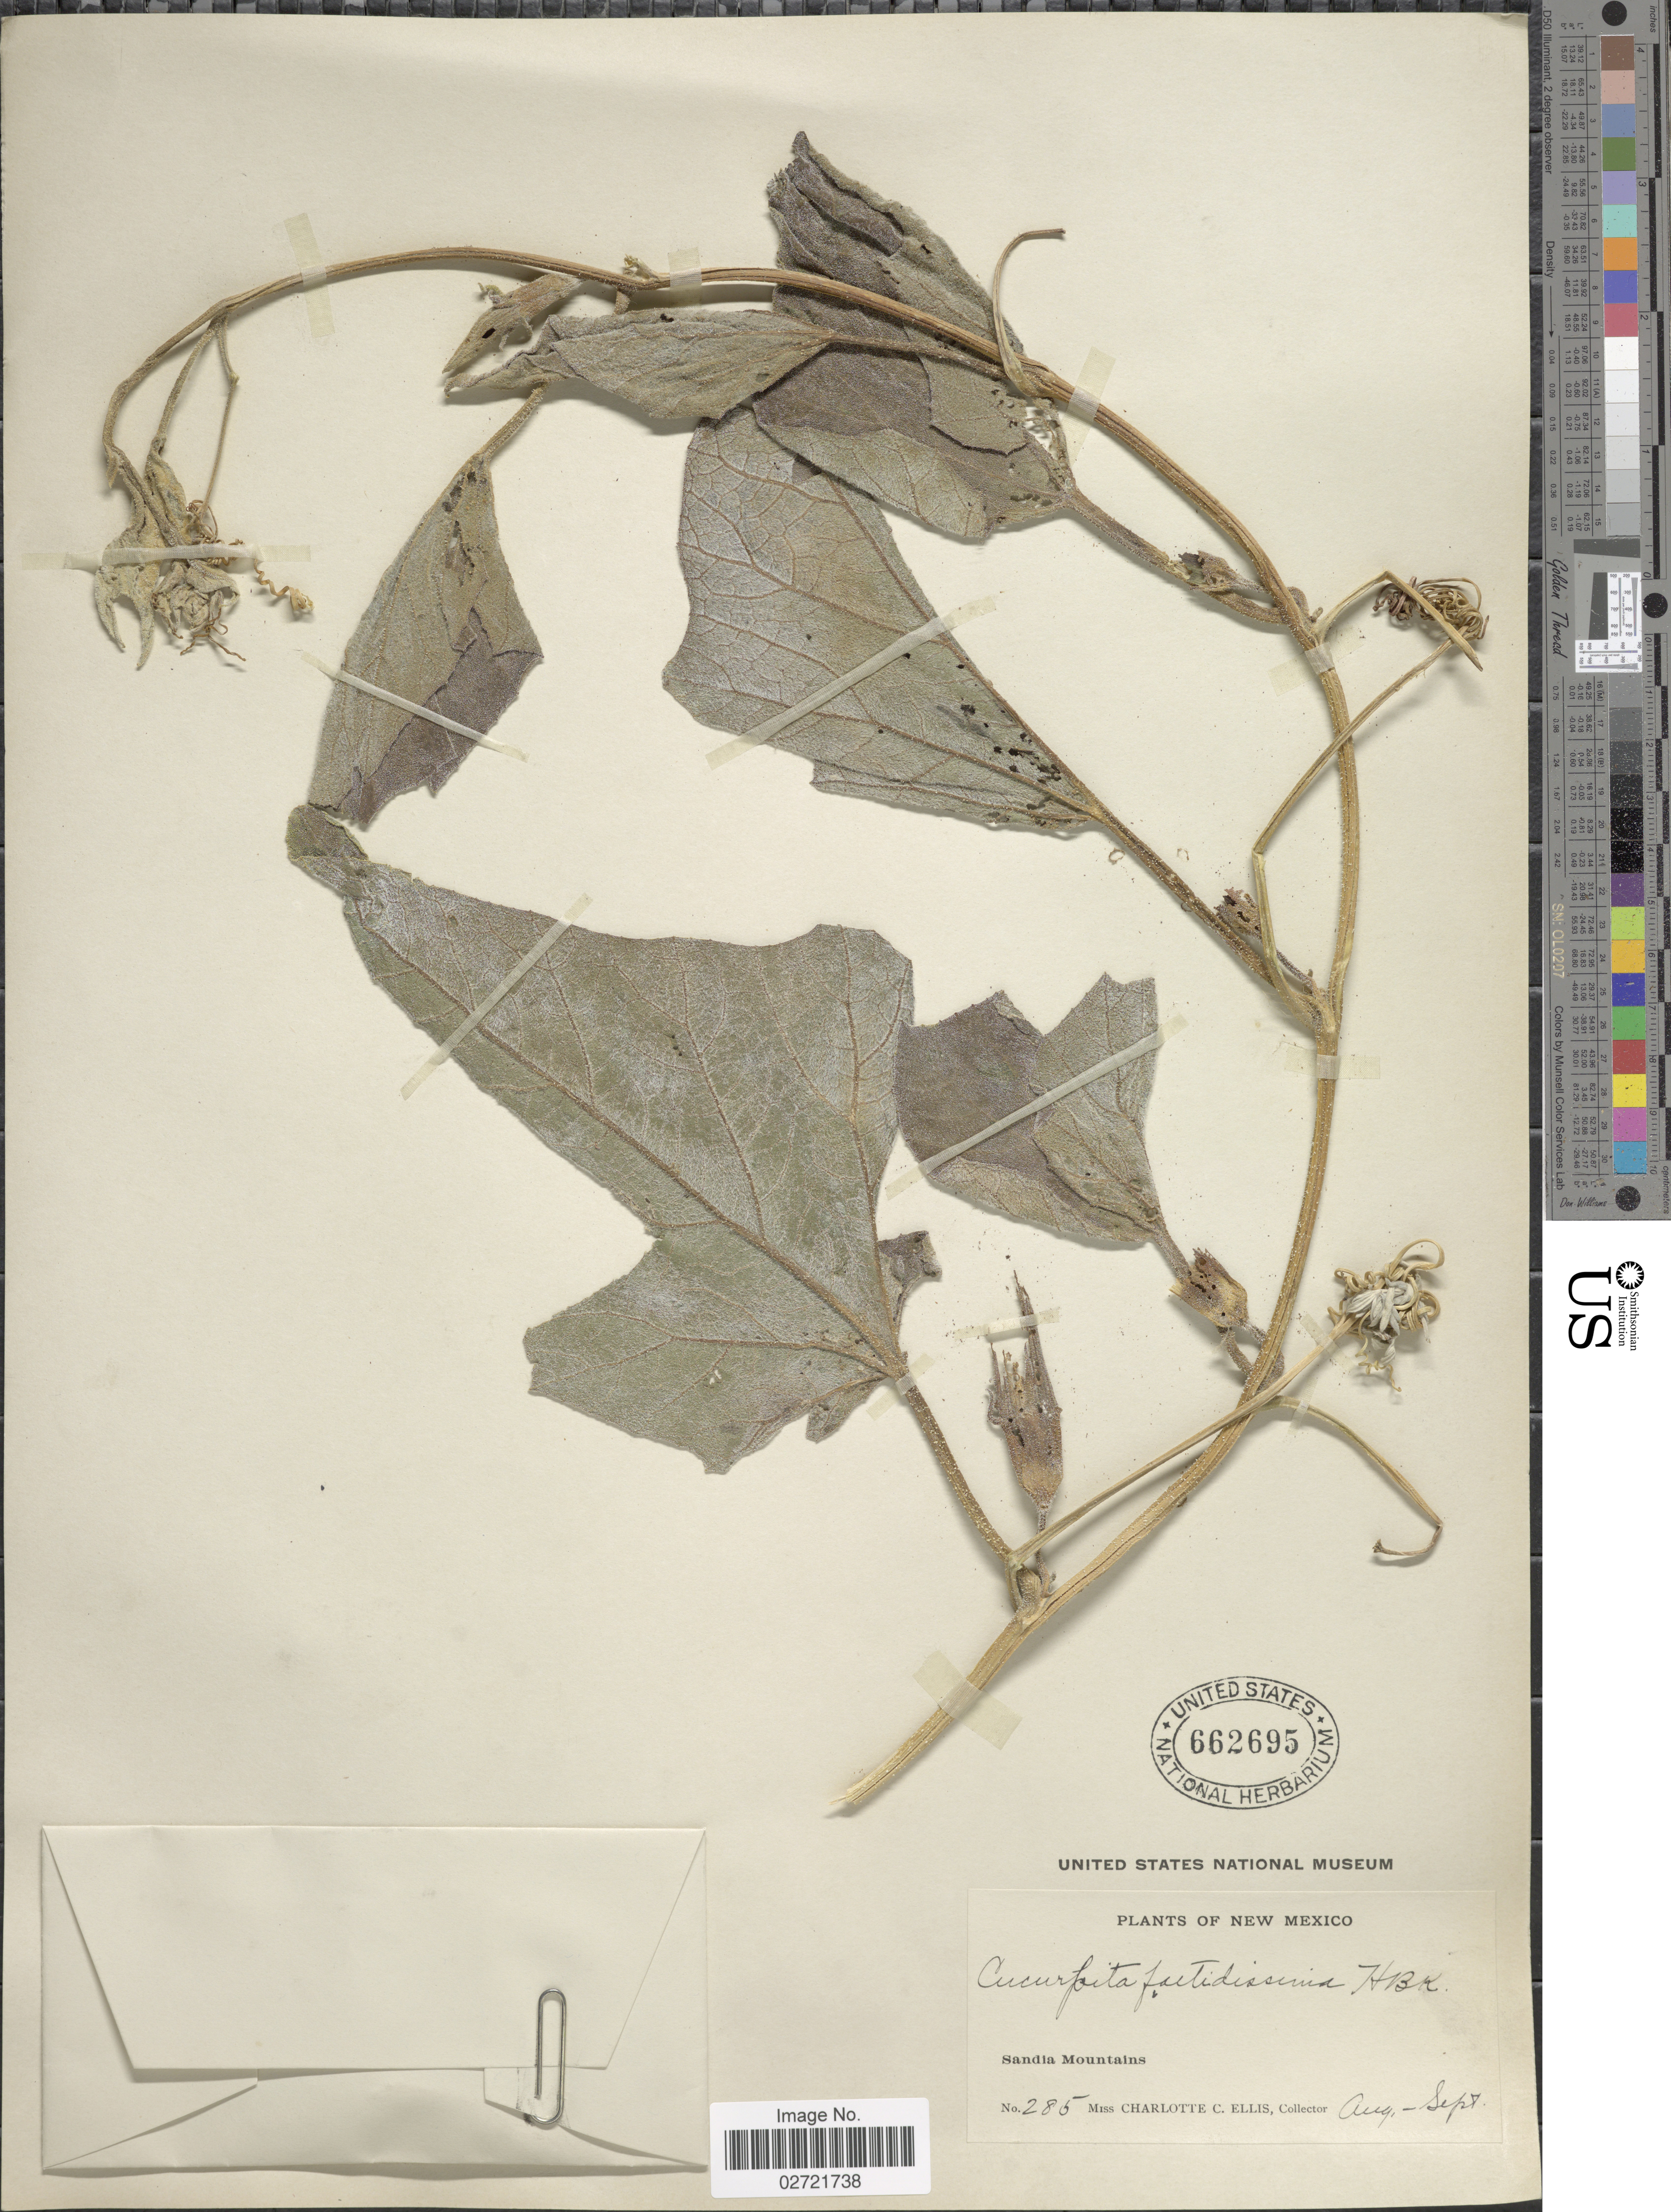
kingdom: Plantae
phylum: Tracheophyta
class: Magnoliopsida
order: Cucurbitales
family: Cucurbitaceae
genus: Cucurbita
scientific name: Cucurbita foetidissima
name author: Kunth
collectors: C. C. Ellis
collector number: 285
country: United States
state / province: New Mexico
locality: Sandia Mountains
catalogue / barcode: US 662695